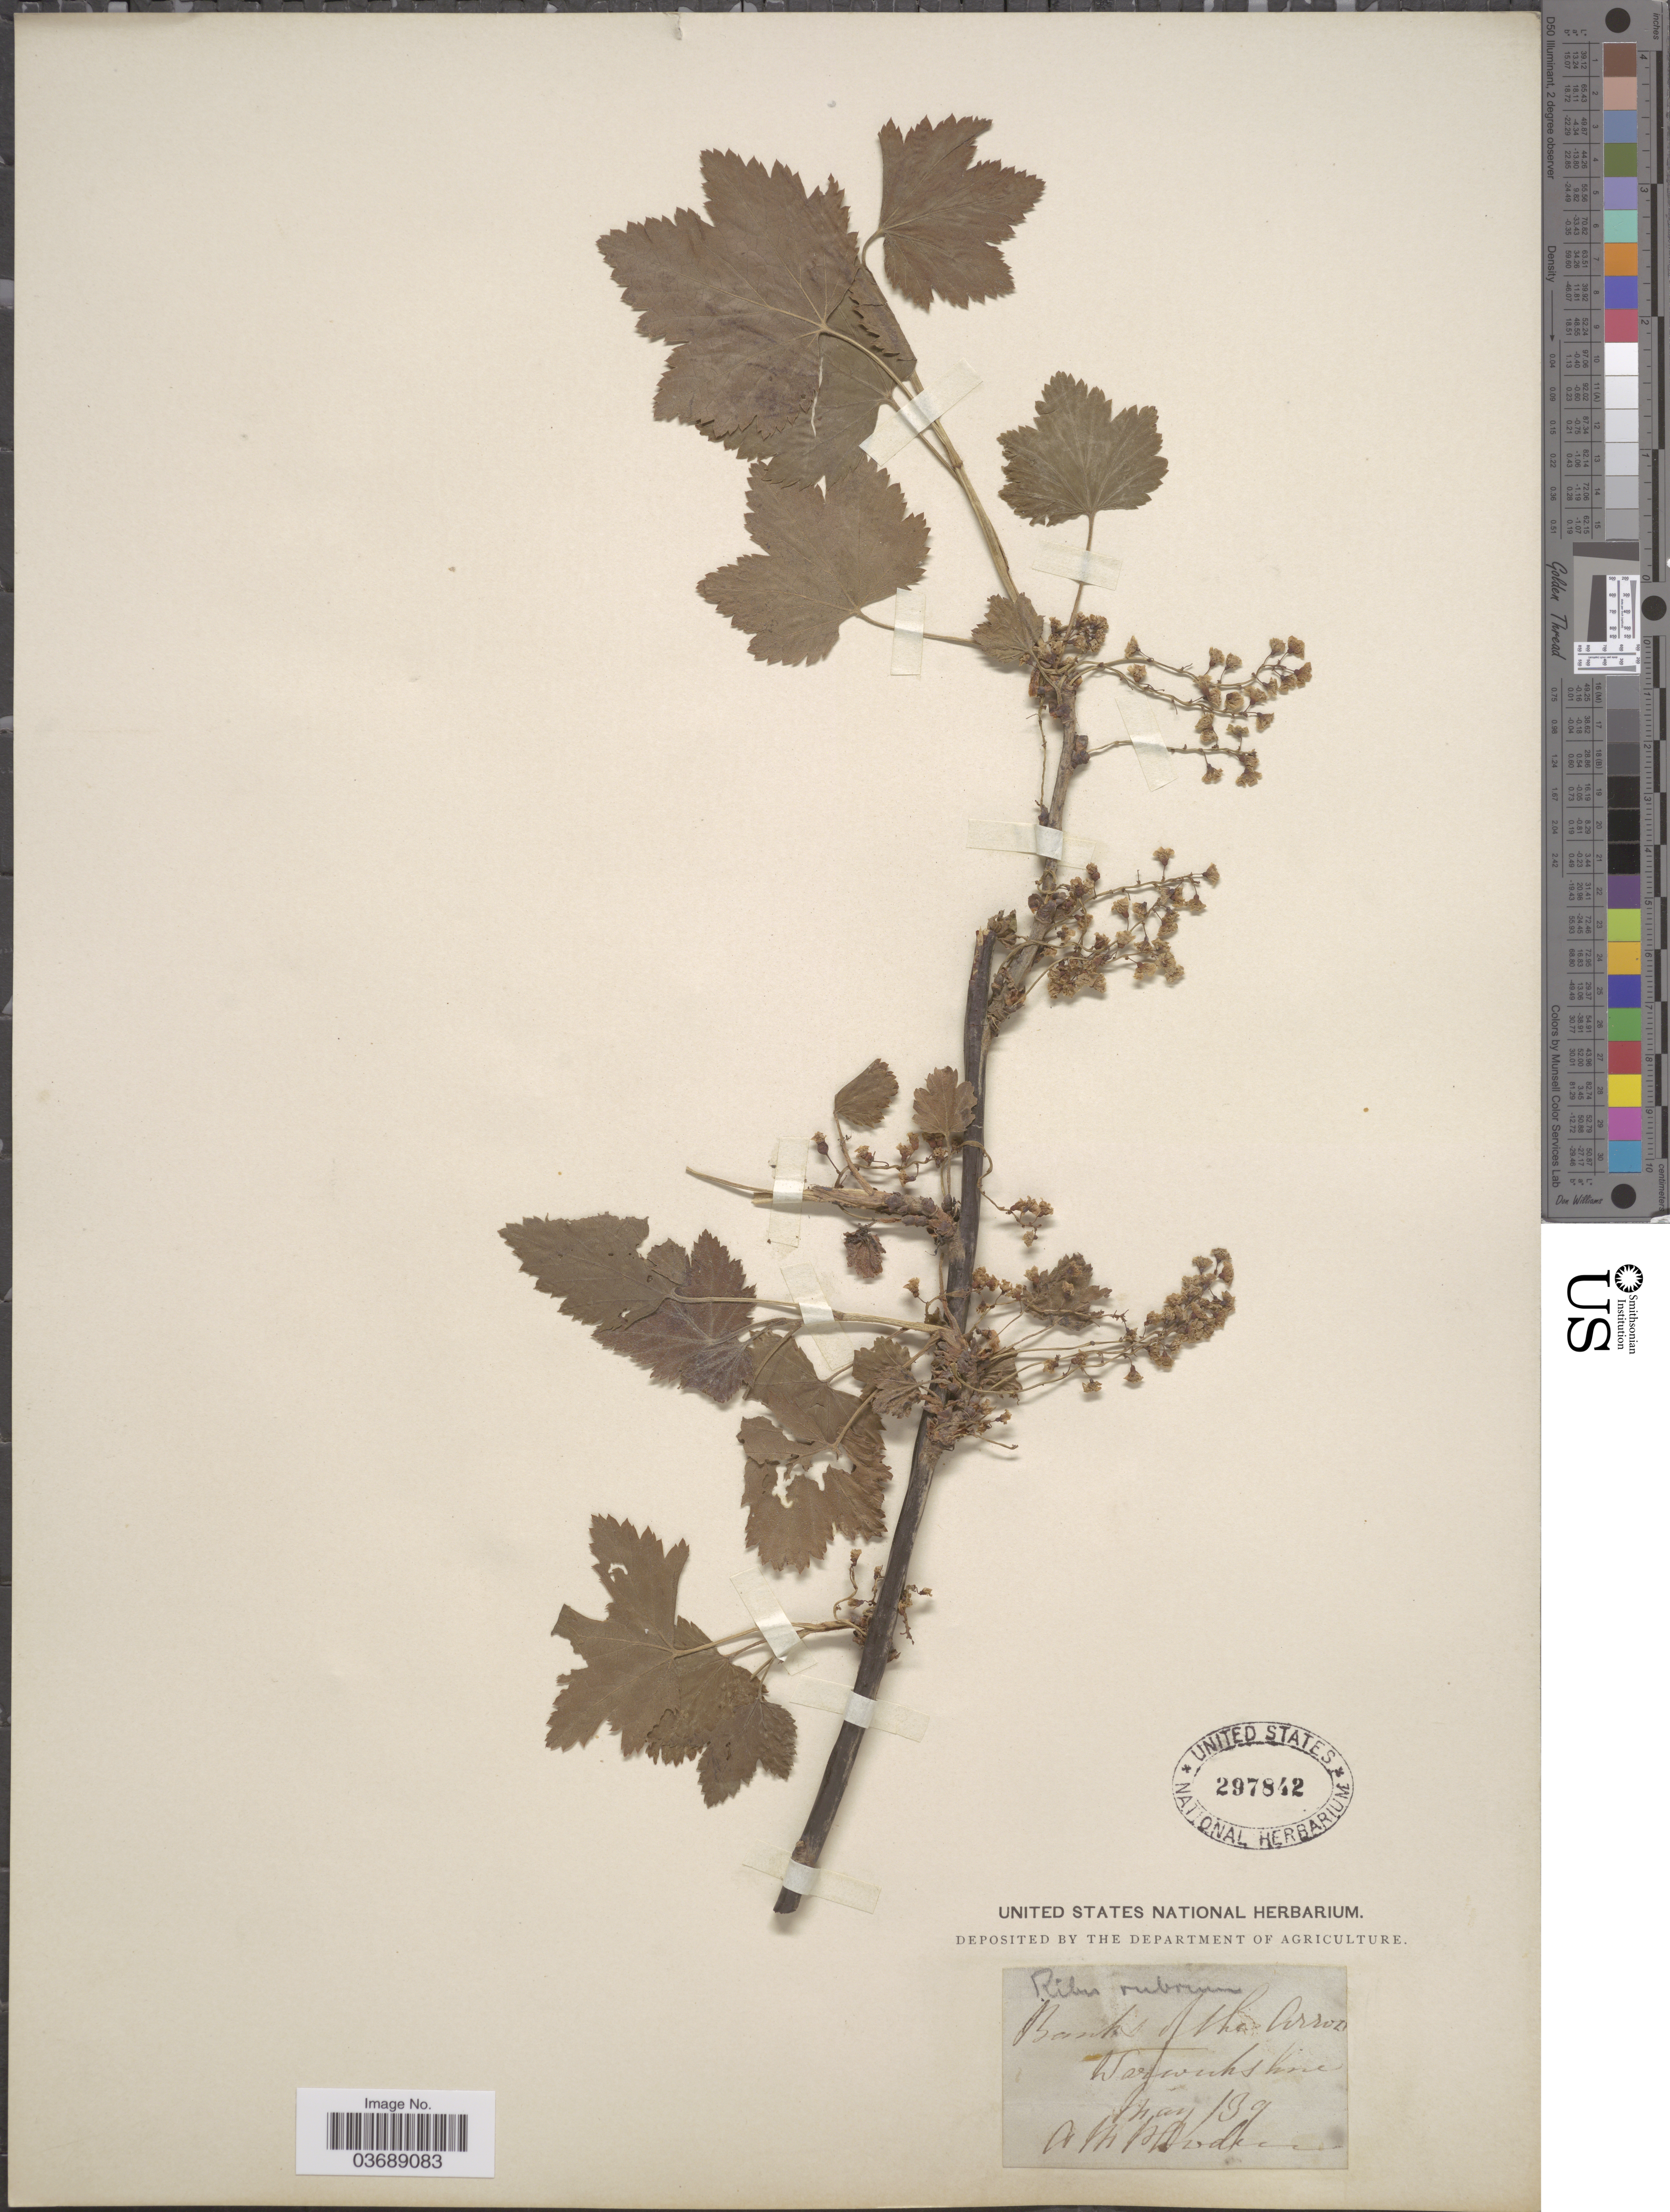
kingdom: Plantae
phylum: Tracheophyta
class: Magnoliopsida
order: Saxifragales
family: Grossulariaceae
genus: Ribes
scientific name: Ribes rubrum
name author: L.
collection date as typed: Transcribed d/m/y: /5/39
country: United Kingdom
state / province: England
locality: Banks of the Arrozi* Warwickshire.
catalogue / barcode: US 297842